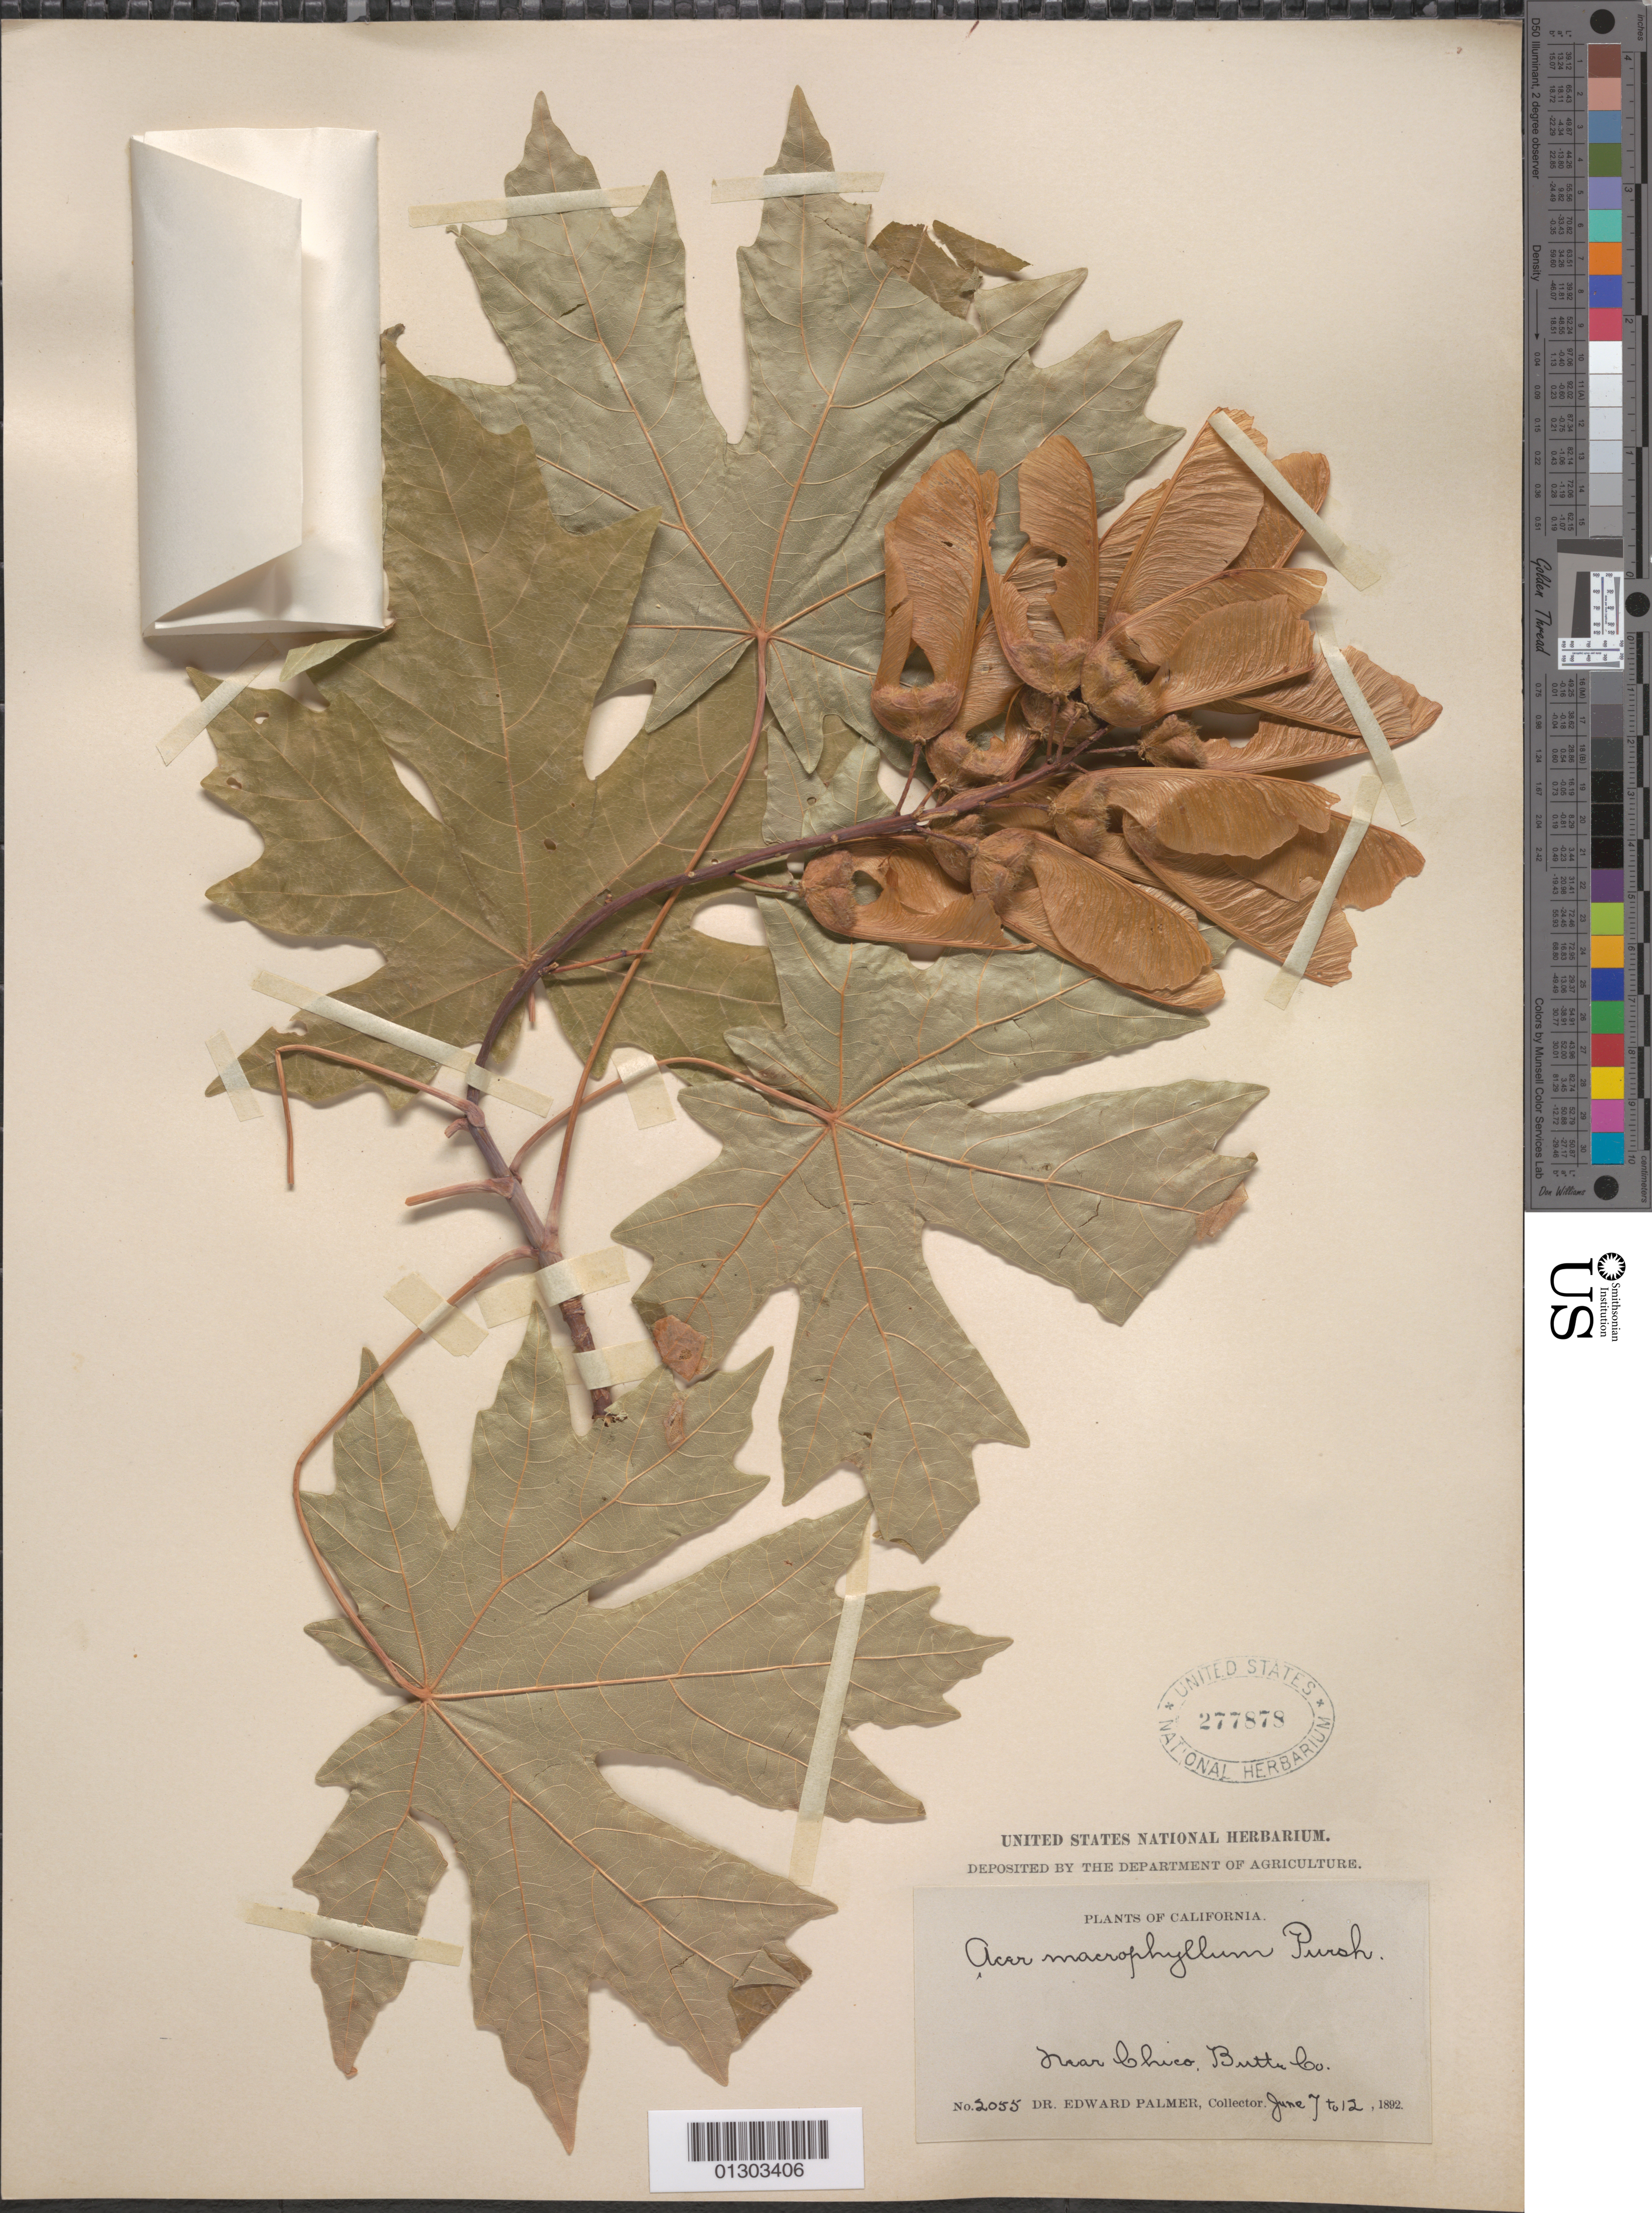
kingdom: Plantae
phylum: Tracheophyta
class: Magnoliopsida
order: Sapindales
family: Sapindaceae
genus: Acer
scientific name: Acer macrophyllum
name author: Pursh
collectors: E. Palmer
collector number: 2055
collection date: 1892-06-07/1892-06-12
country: United States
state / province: California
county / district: Butte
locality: Butte County, near Chico.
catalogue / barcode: US 277878